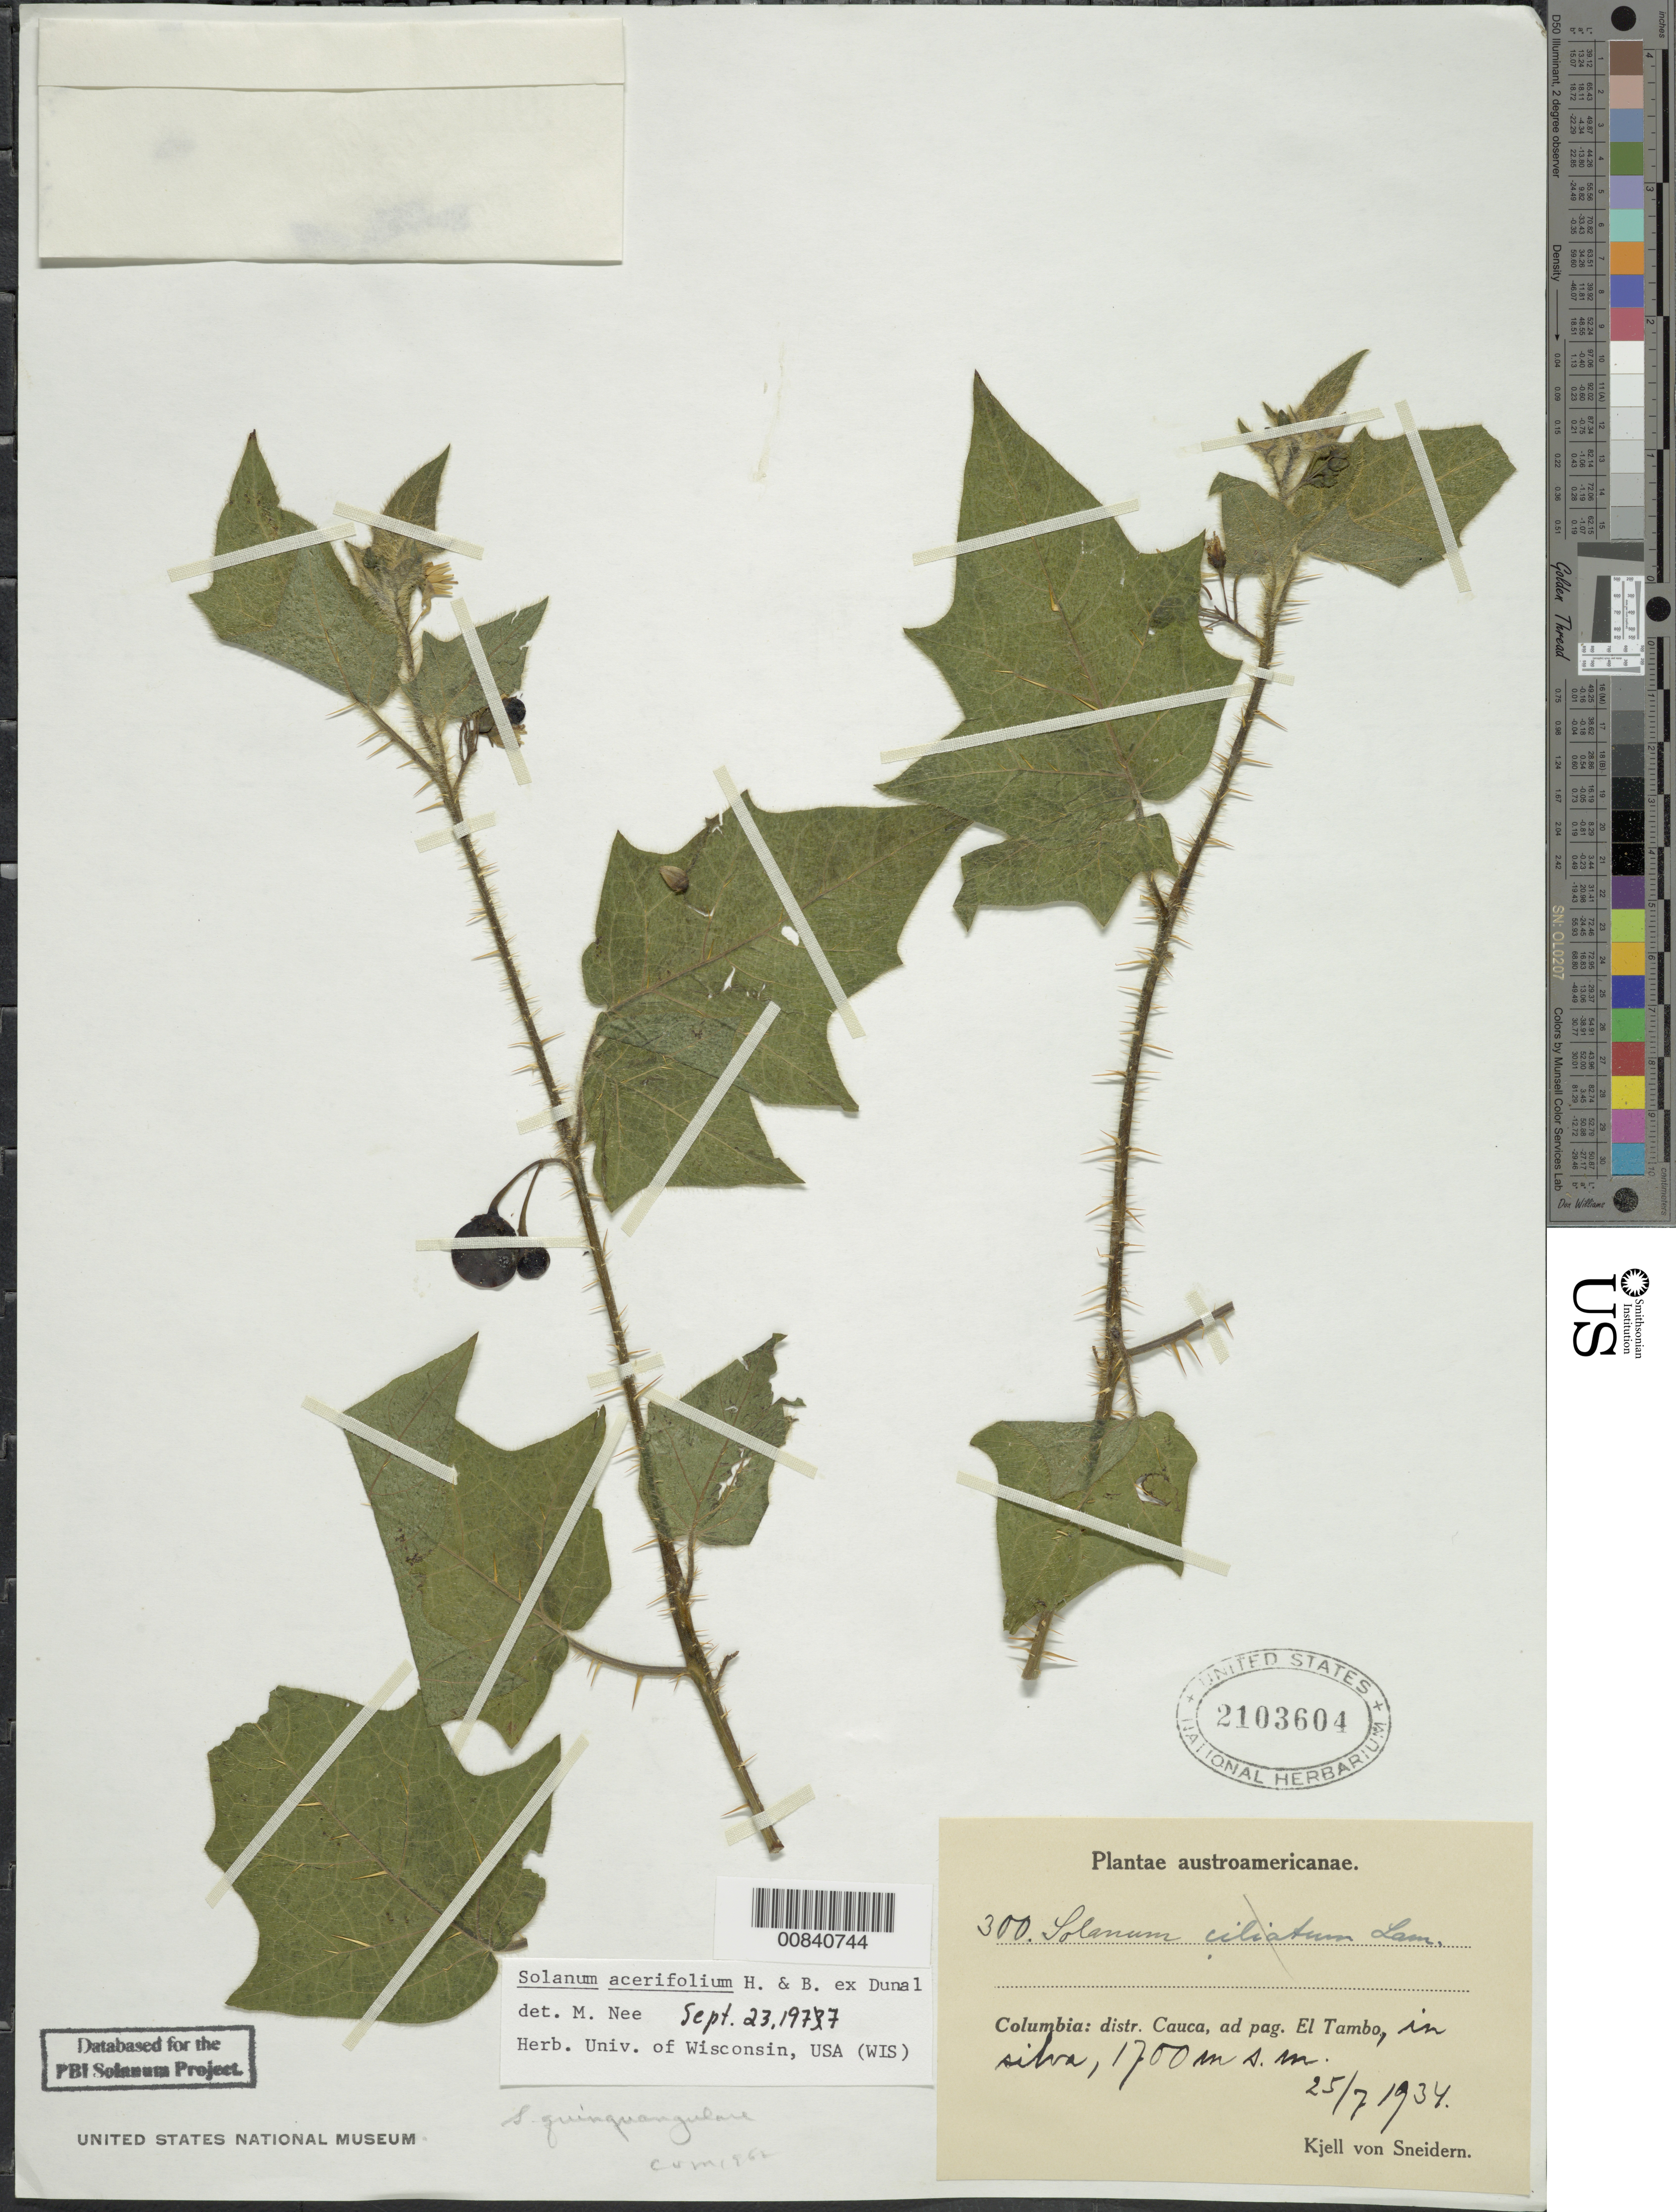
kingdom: Plantae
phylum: Tracheophyta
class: Magnoliopsida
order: Solanales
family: Solanaceae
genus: Solanum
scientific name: Solanum acerifolium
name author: Humb. & Bonpl. ex Dunal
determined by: Nee, Michael H.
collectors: K. von Sneidern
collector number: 300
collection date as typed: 24 Jul 1934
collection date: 1934-07-24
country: Colombia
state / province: Cauca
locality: ad pag. El Tambo, in silva.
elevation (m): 1700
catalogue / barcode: US 2103604